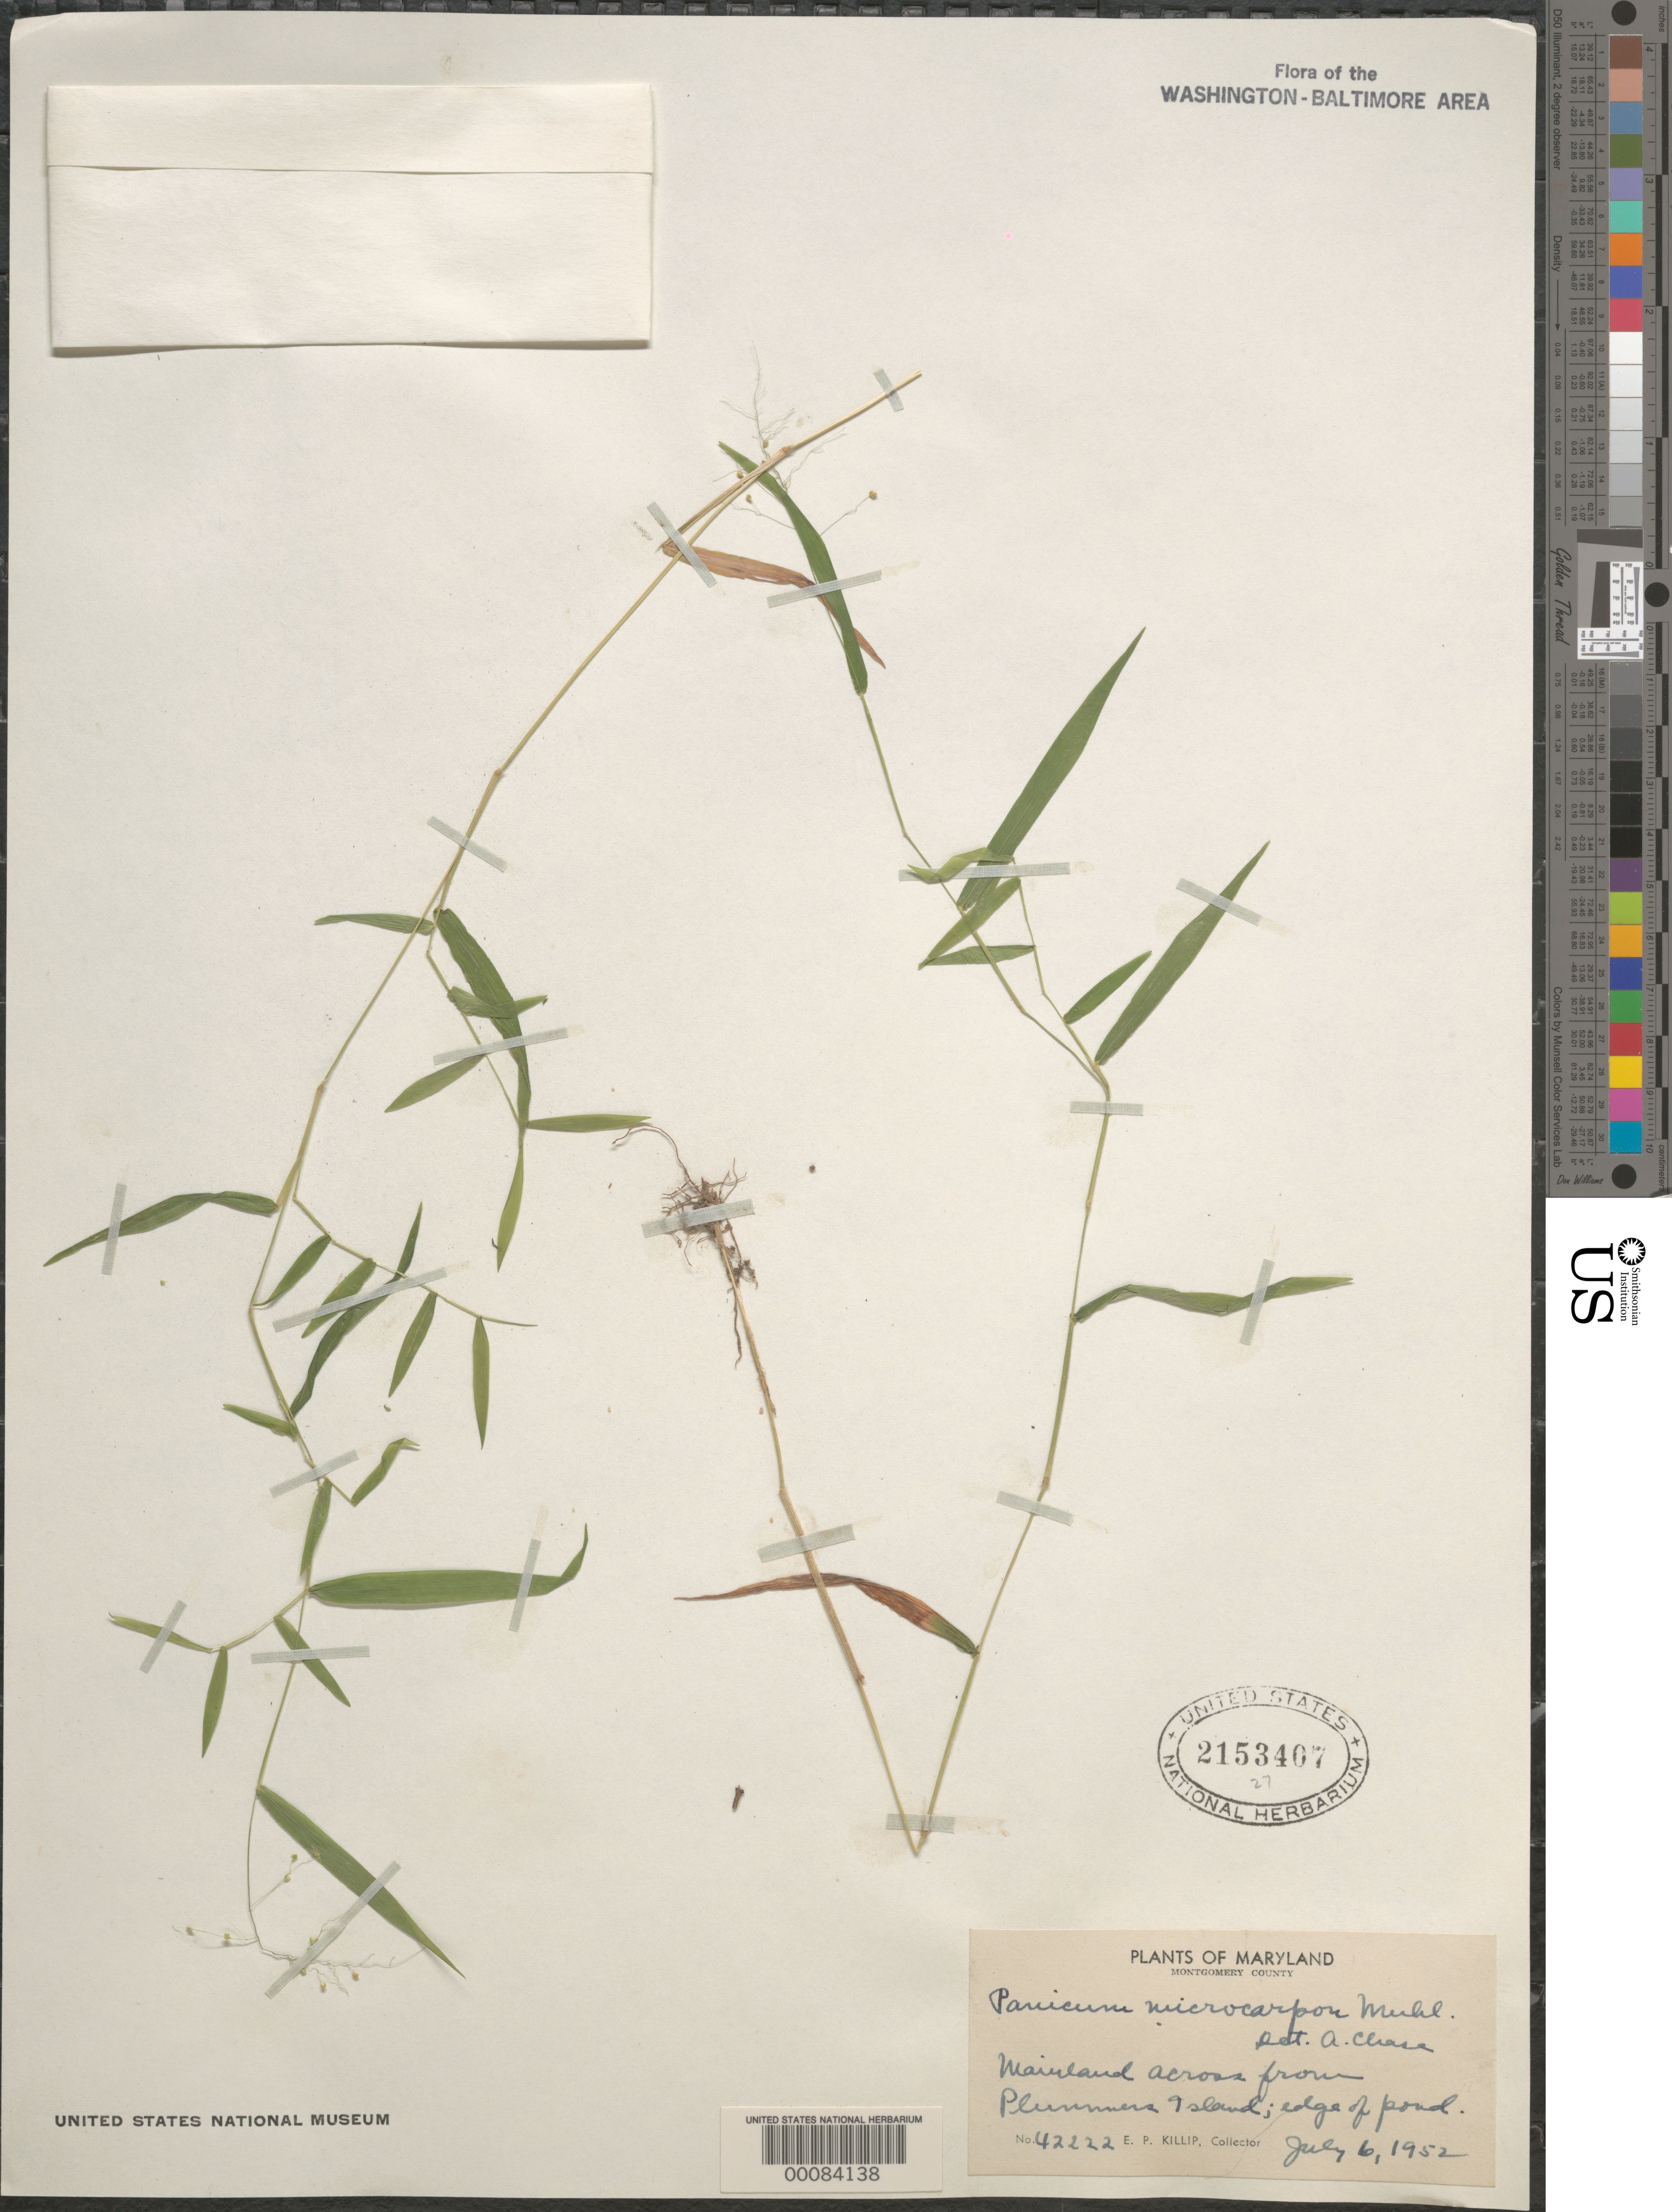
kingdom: Plantae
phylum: Tracheophyta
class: Liliopsida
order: Poales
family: Poaceae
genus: Dichanthelium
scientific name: Dichanthelium dichotomum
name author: (L.) Gould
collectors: E. P. Killip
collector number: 42222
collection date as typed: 06 Jul 1952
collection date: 1952-07-06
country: United States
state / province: Maryland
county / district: Montgomery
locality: Across from Plummers Island C. & O. Canal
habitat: Edge of pond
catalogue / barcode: US 2153407